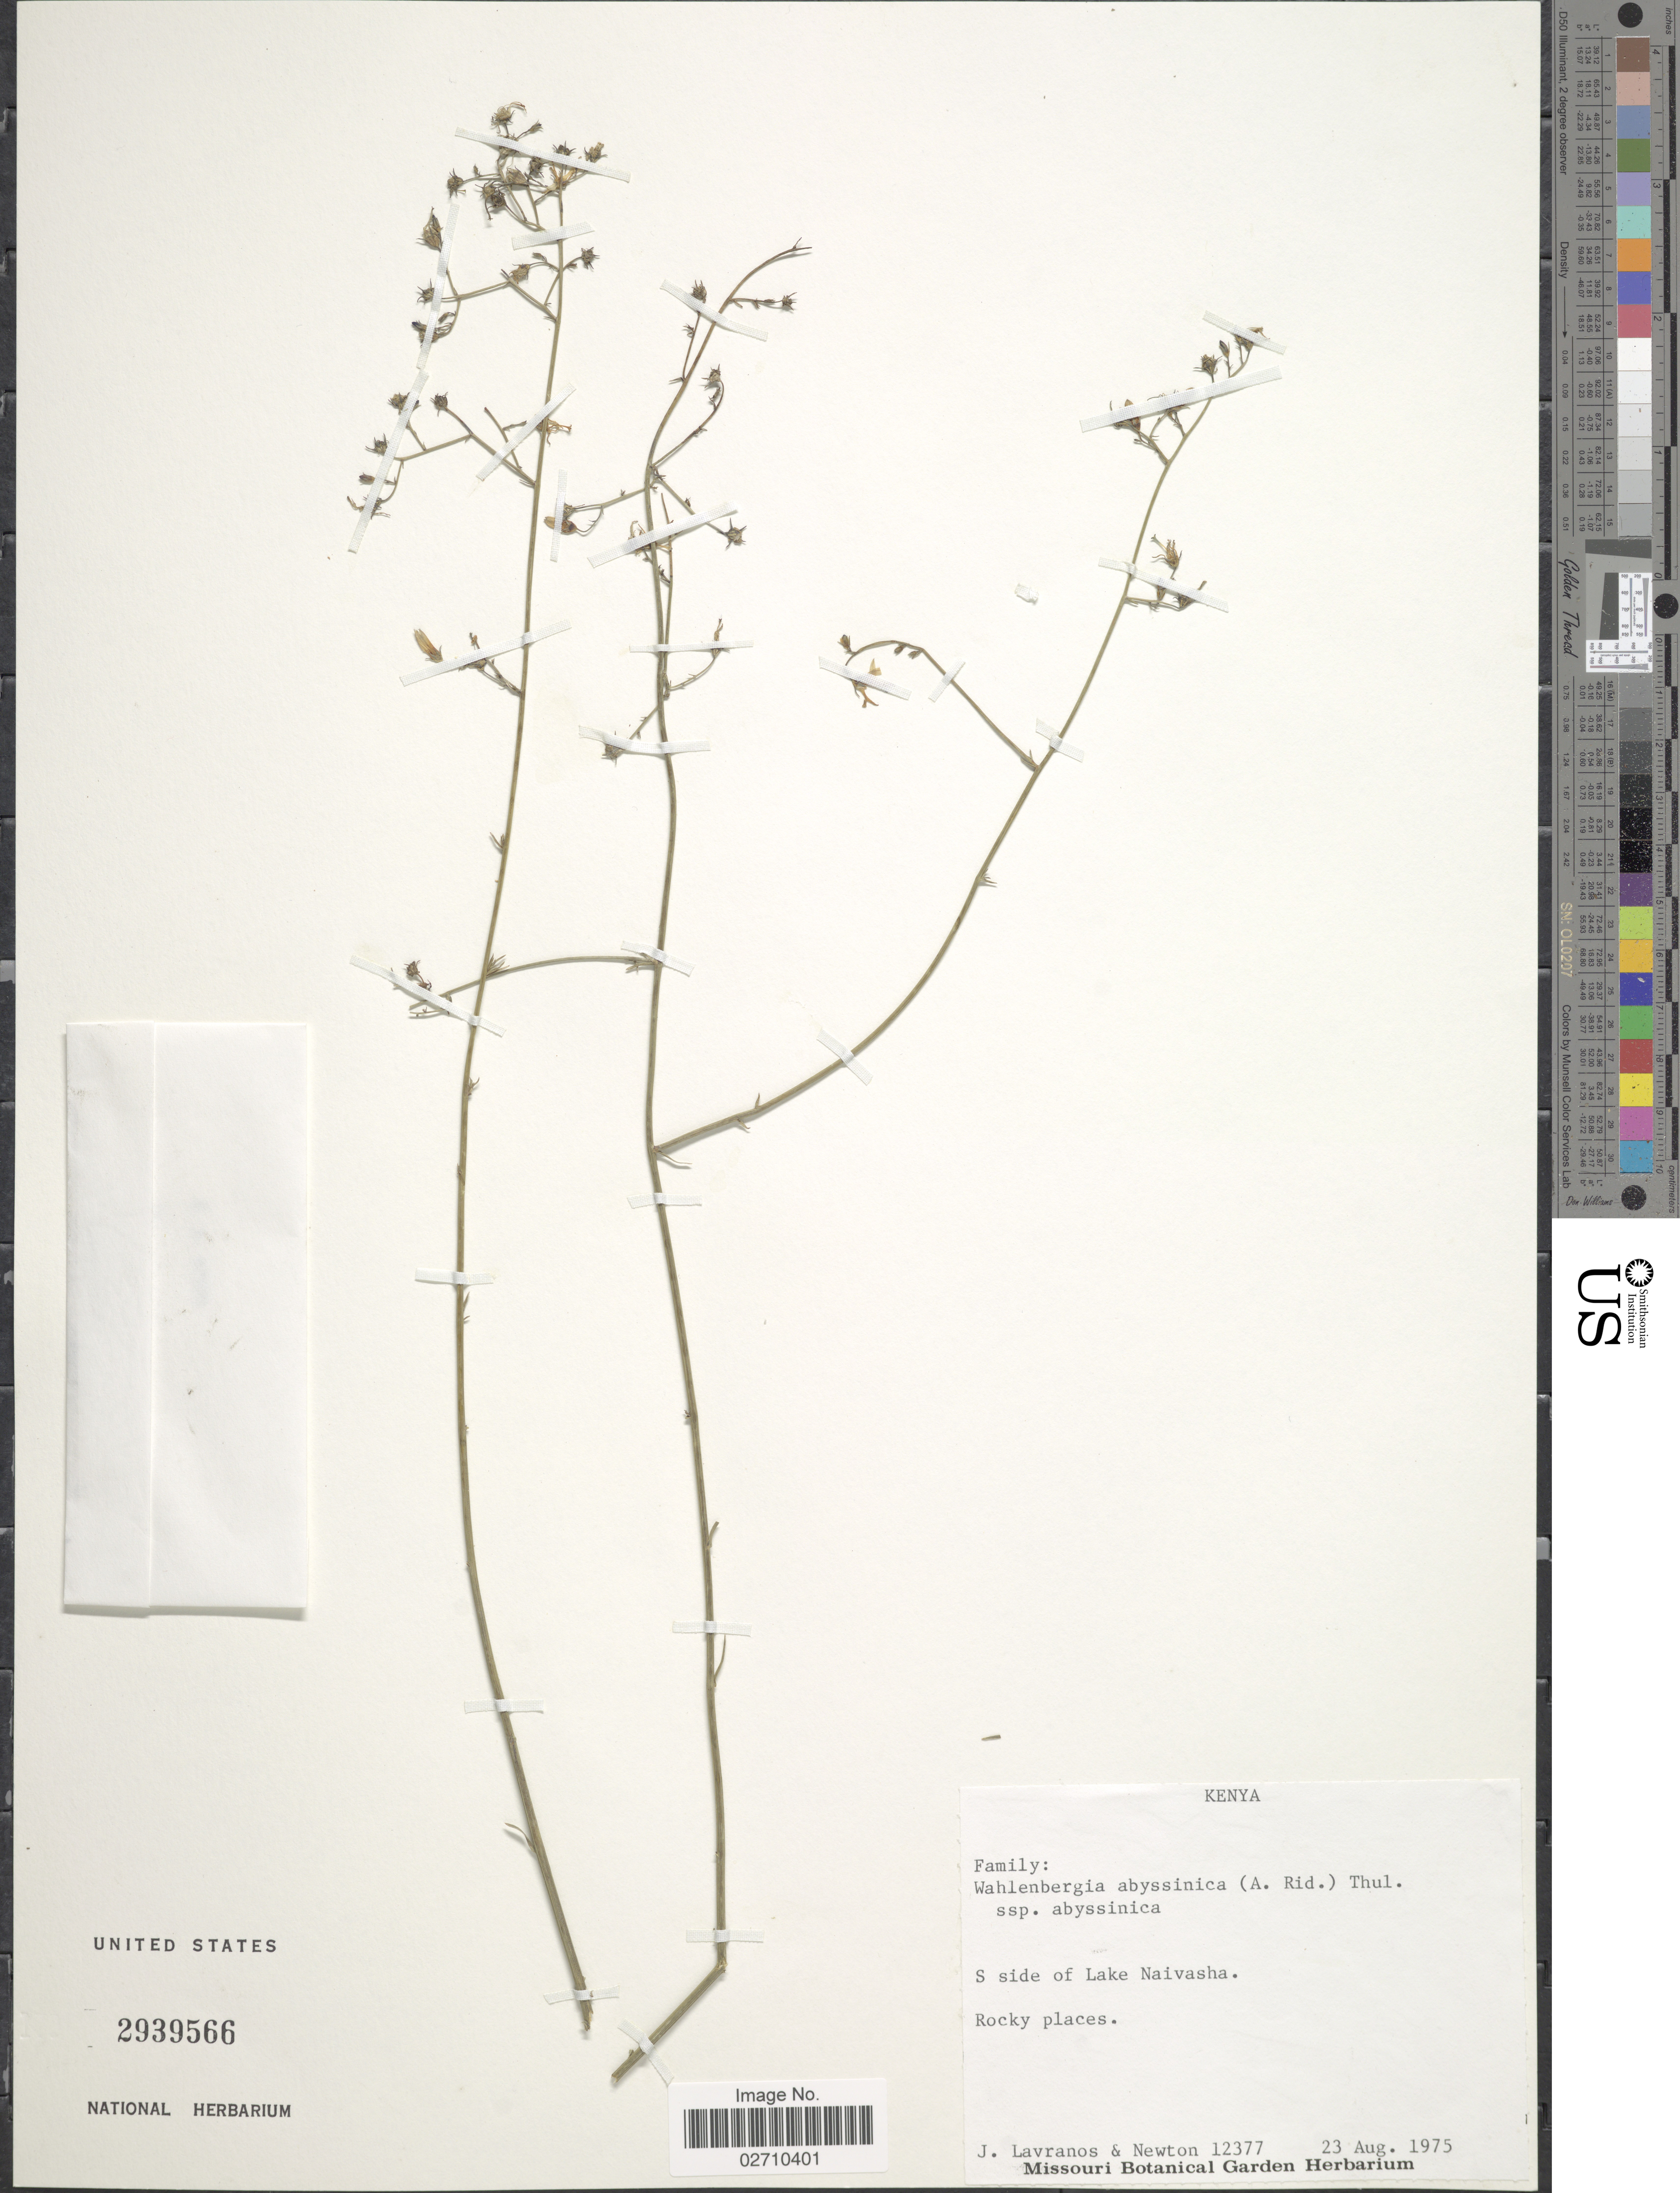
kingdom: Plantae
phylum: Tracheophyta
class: Magnoliopsida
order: Asterales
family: Campanulaceae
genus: Wahlenbergia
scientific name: Wahlenbergia abyssinica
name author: (Hochst. ex A. Rich.) Thulin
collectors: J. Lavranos & -. Newton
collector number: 12377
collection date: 1975-08-23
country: Kenya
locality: S. side of Lake Naivasha.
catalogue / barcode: US 2939566